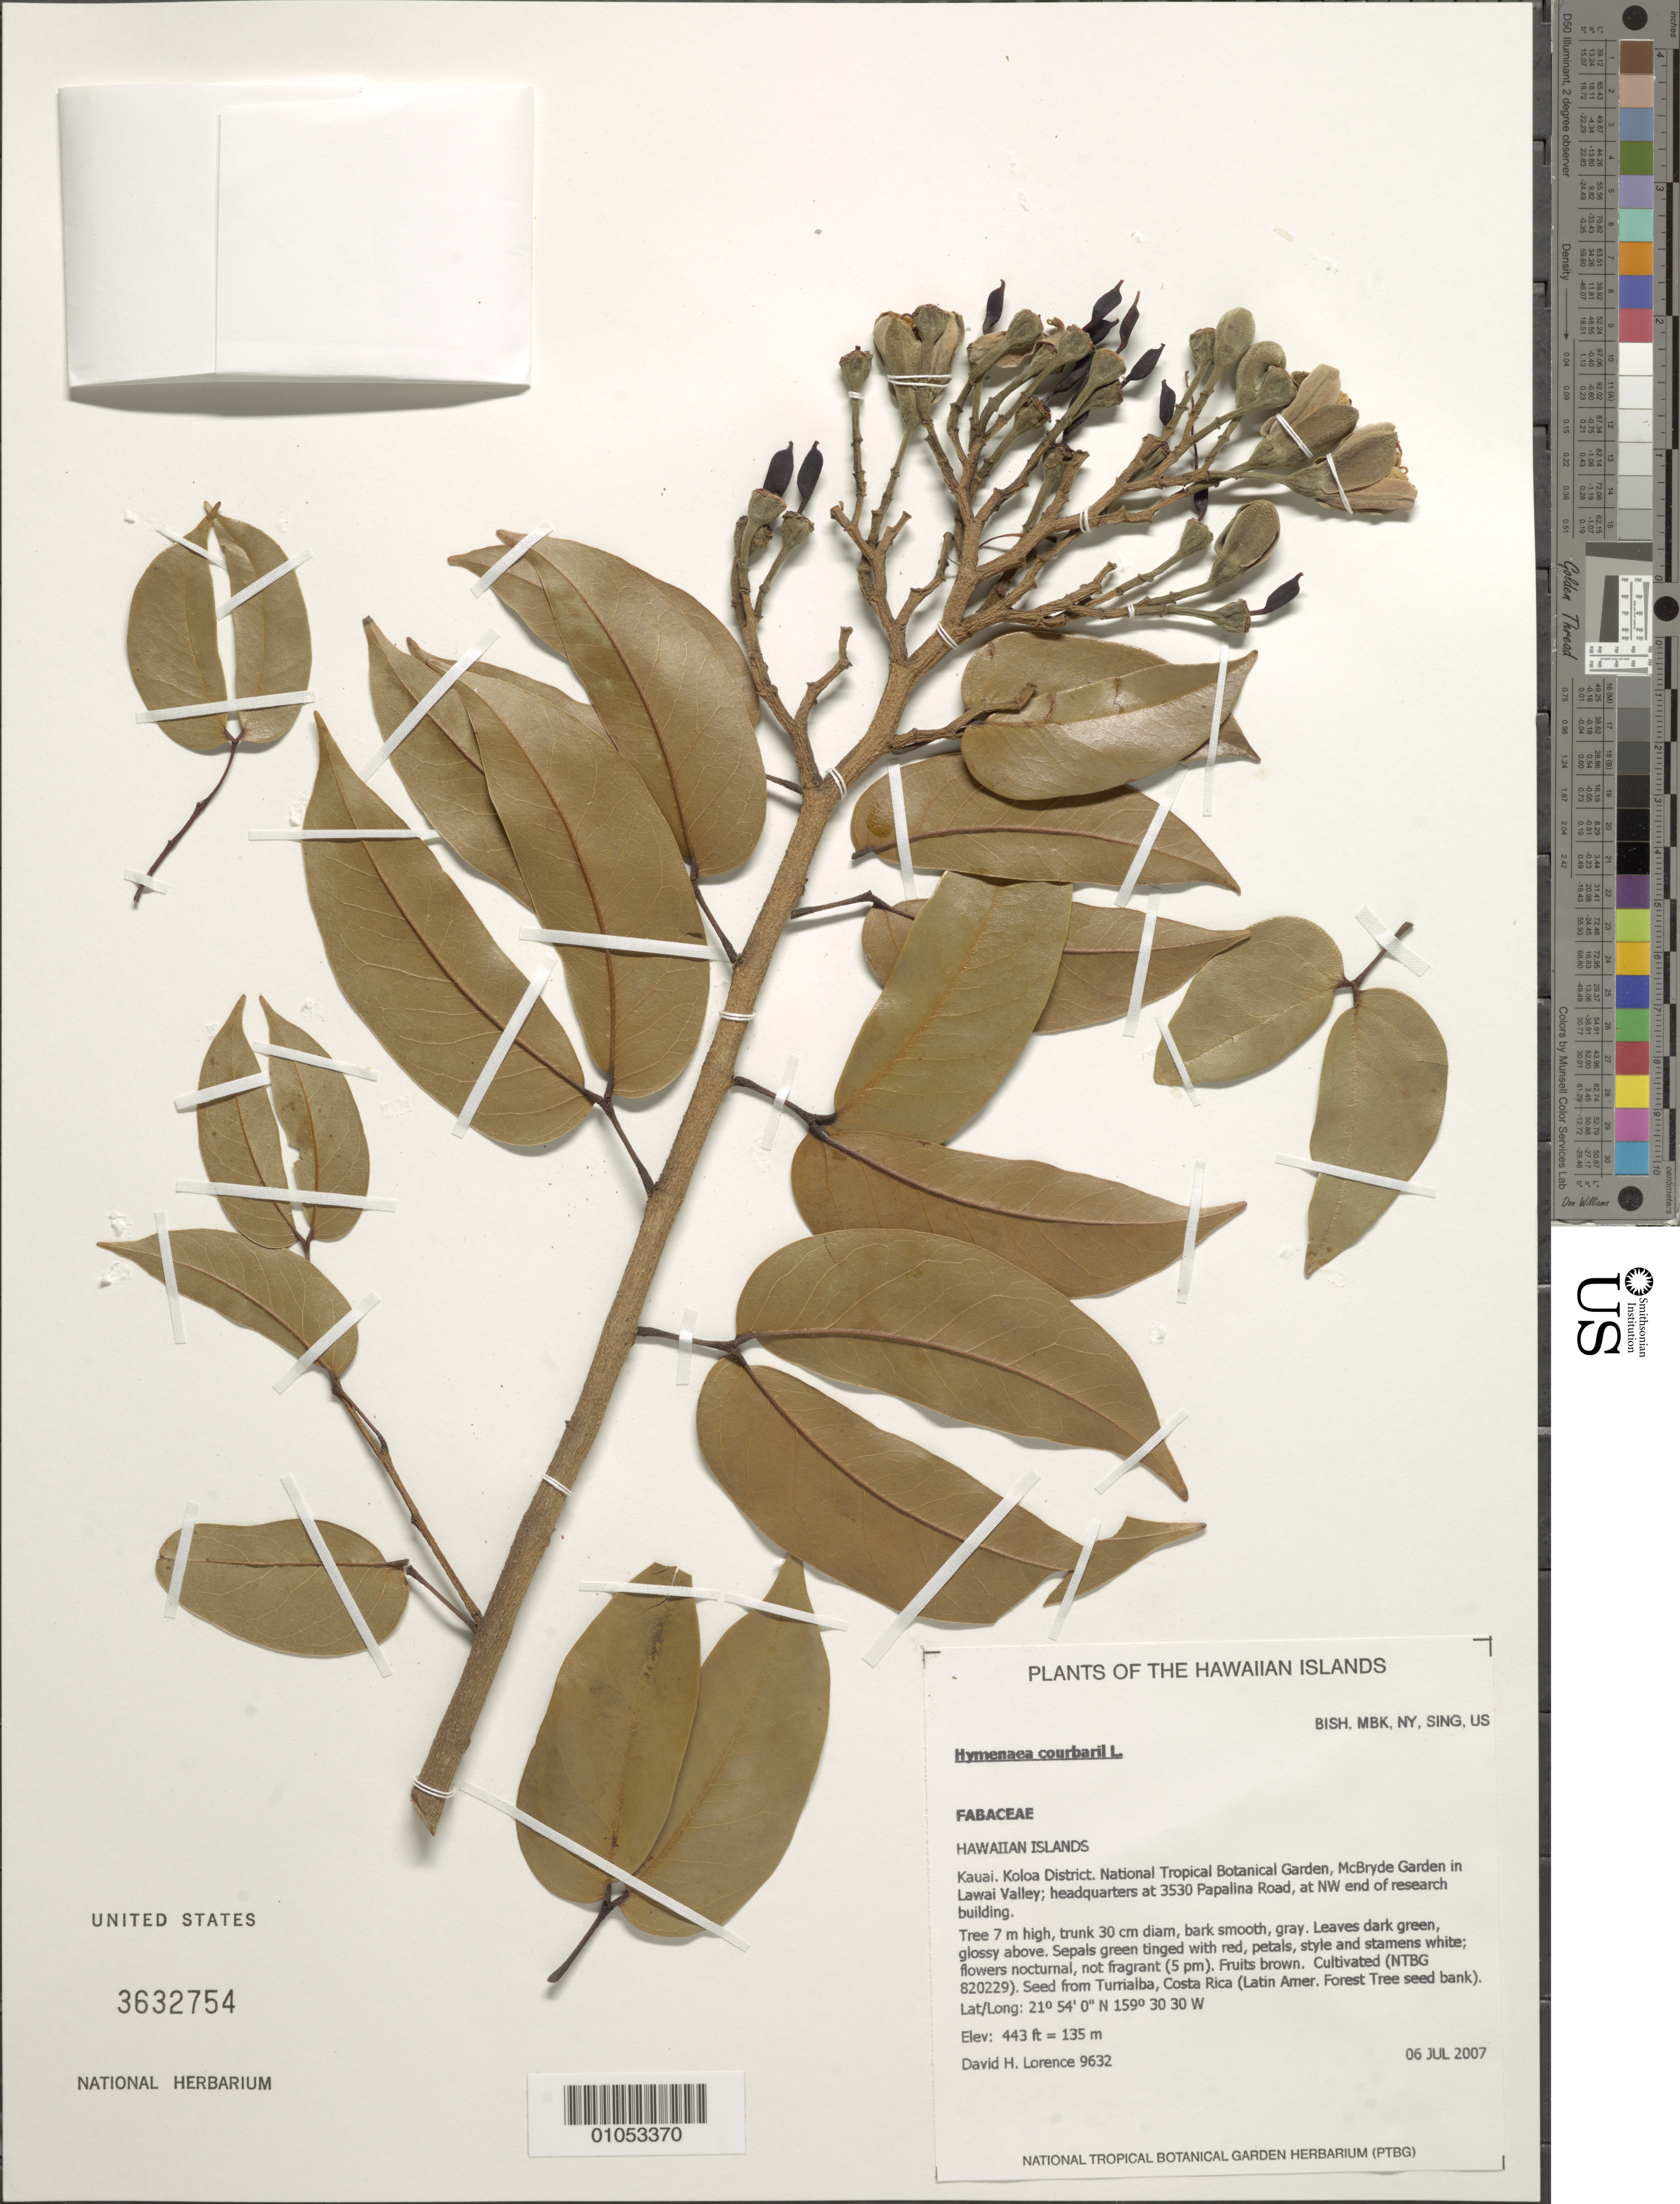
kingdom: Plantae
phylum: Tracheophyta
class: Magnoliopsida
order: Fabales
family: Fabaceae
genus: Hymenaea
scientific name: Hymenaea courbaril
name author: L.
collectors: D. Lorence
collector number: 9632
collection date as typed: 6 Jul 2007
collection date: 2007-07-06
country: United States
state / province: Hawaii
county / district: Kauai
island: Kaua'i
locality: Koloa District, NTBG, McBryde Garden in Lawai Valley; headquarters at 3530 Papalina Road, at NW end of research building.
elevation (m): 135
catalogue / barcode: US 3632754